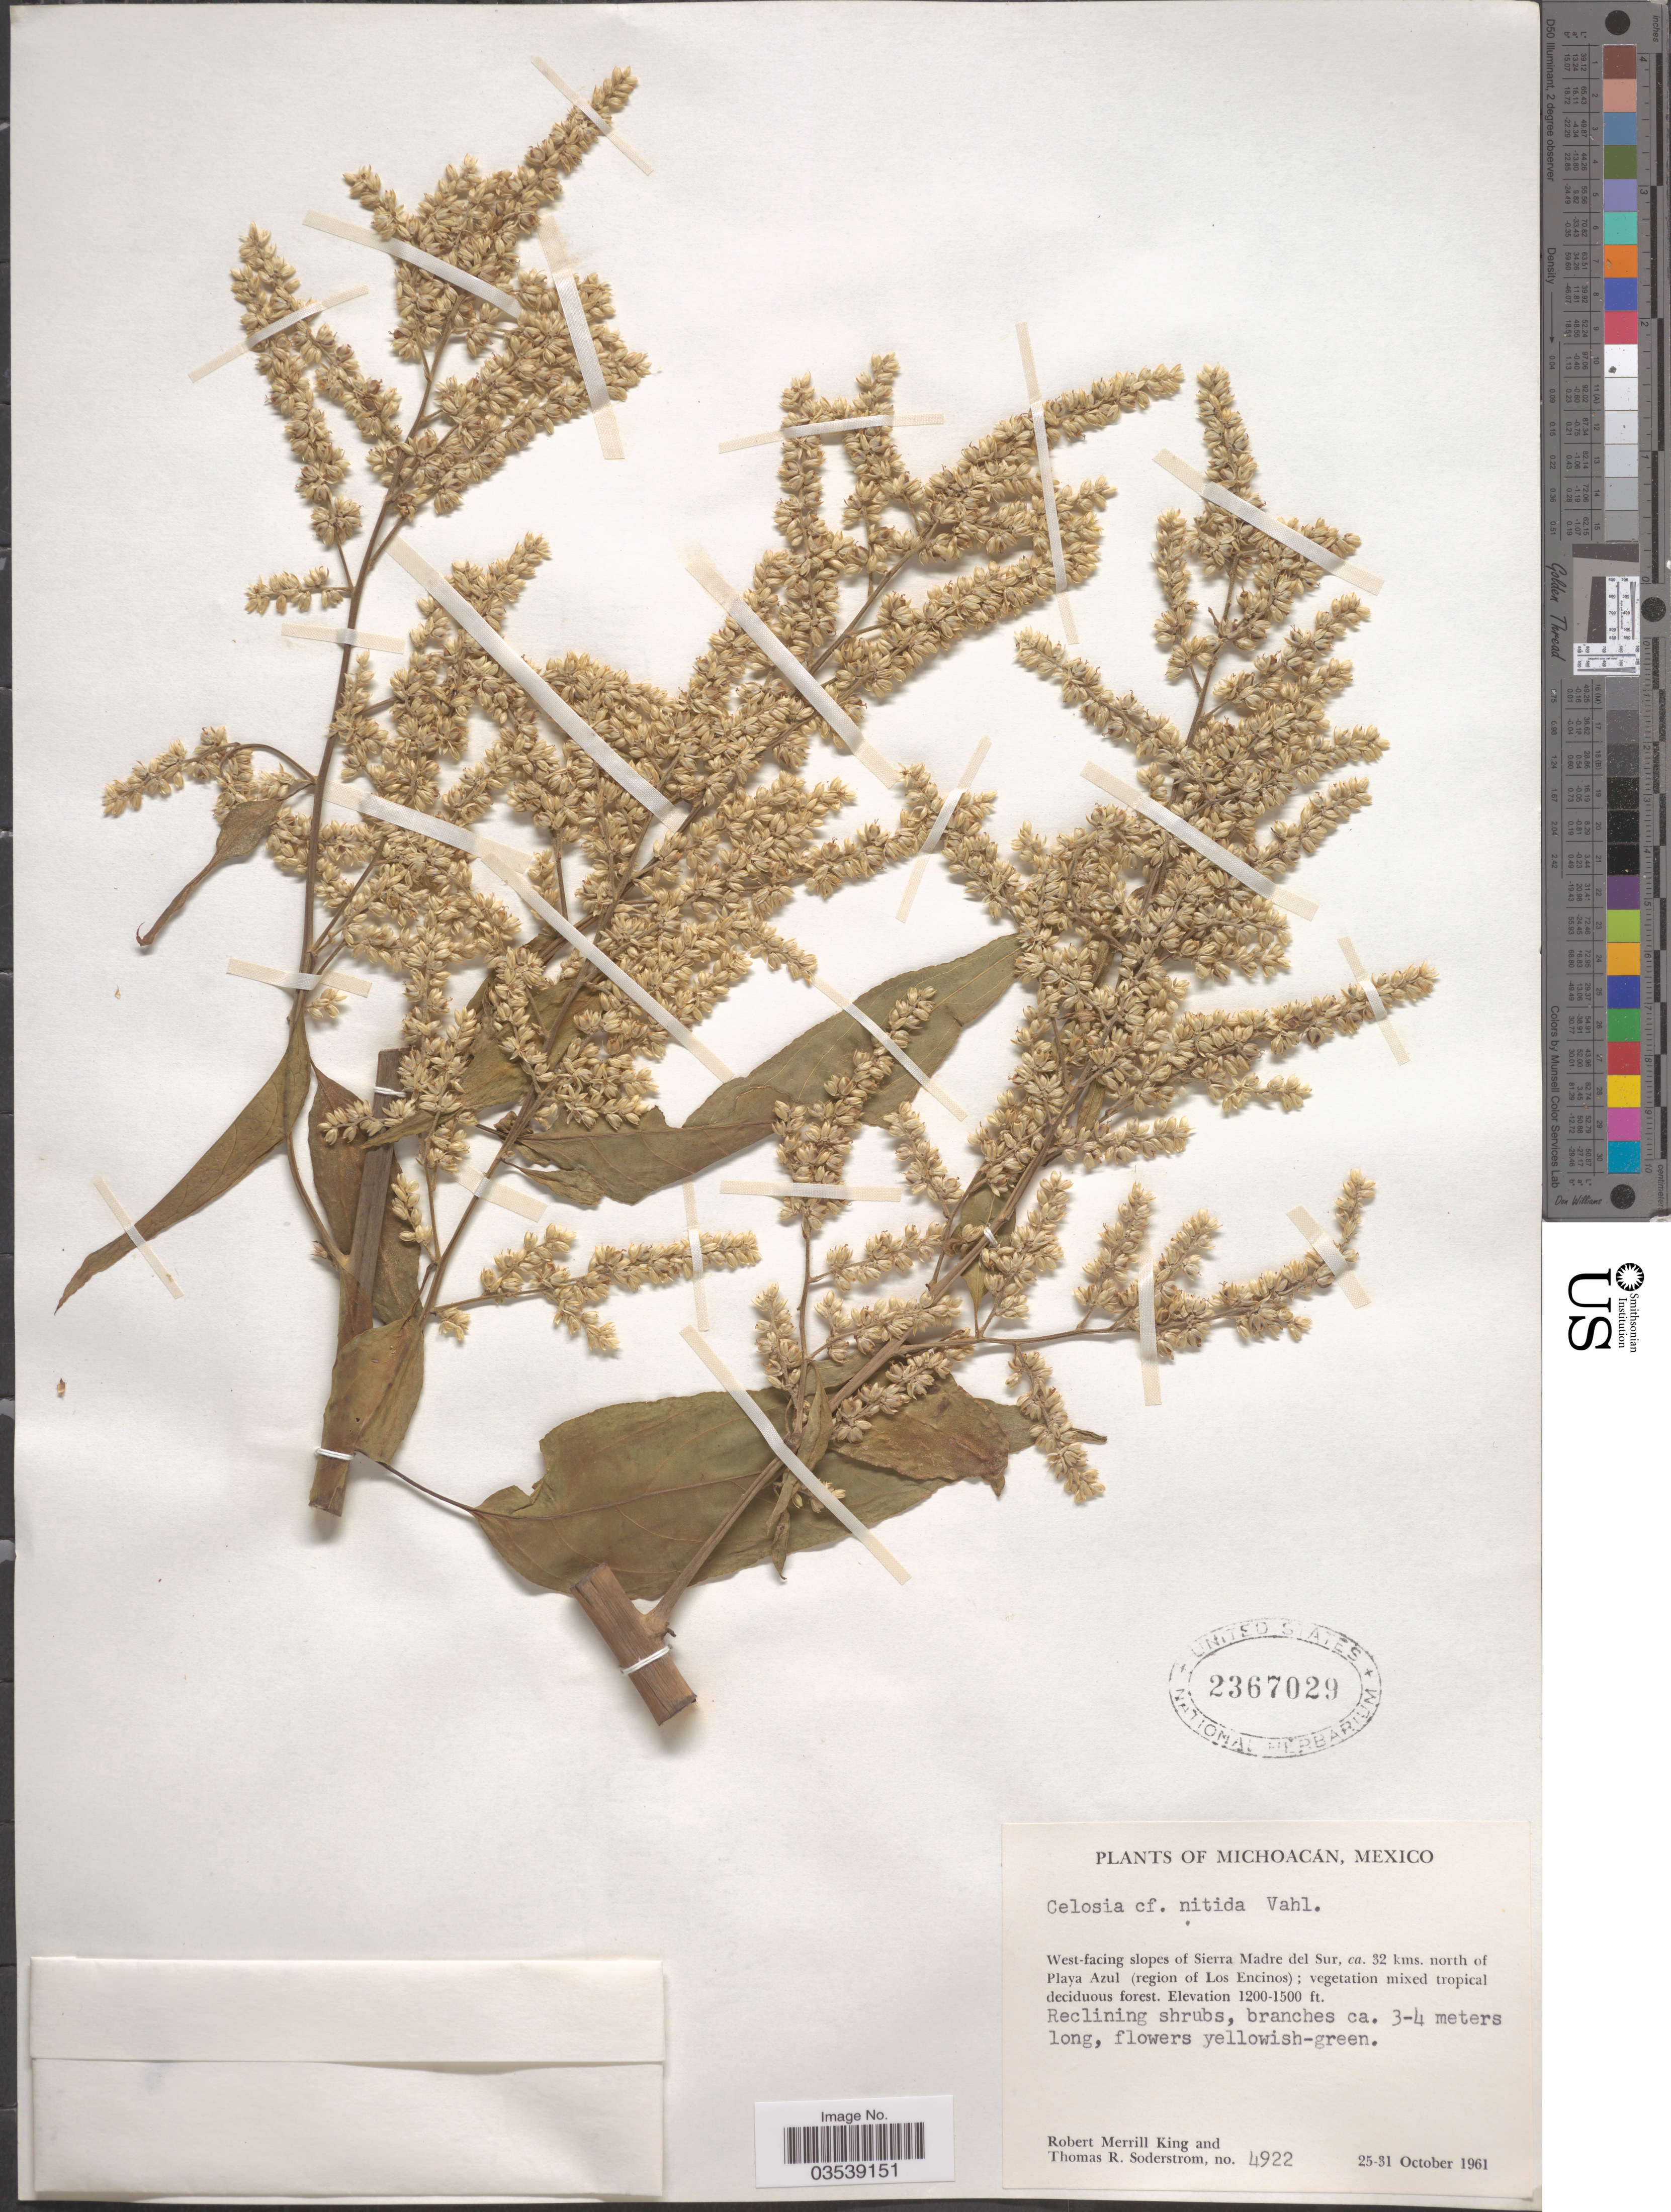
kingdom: Plantae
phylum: Tracheophyta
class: Magnoliopsida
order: Caryophyllales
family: Amaranthaceae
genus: Celosia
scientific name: Celosia nitida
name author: Vahl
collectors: R. M. King & T. R. Soderstrom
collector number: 4922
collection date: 1961-10-25/1961-10-31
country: Mexico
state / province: Michoacán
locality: West-facing slopes of Sierra Madre del Sur, ca. 32 kms. north of Playa Azul (region of Los Encinos).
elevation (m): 366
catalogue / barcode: US 2367029